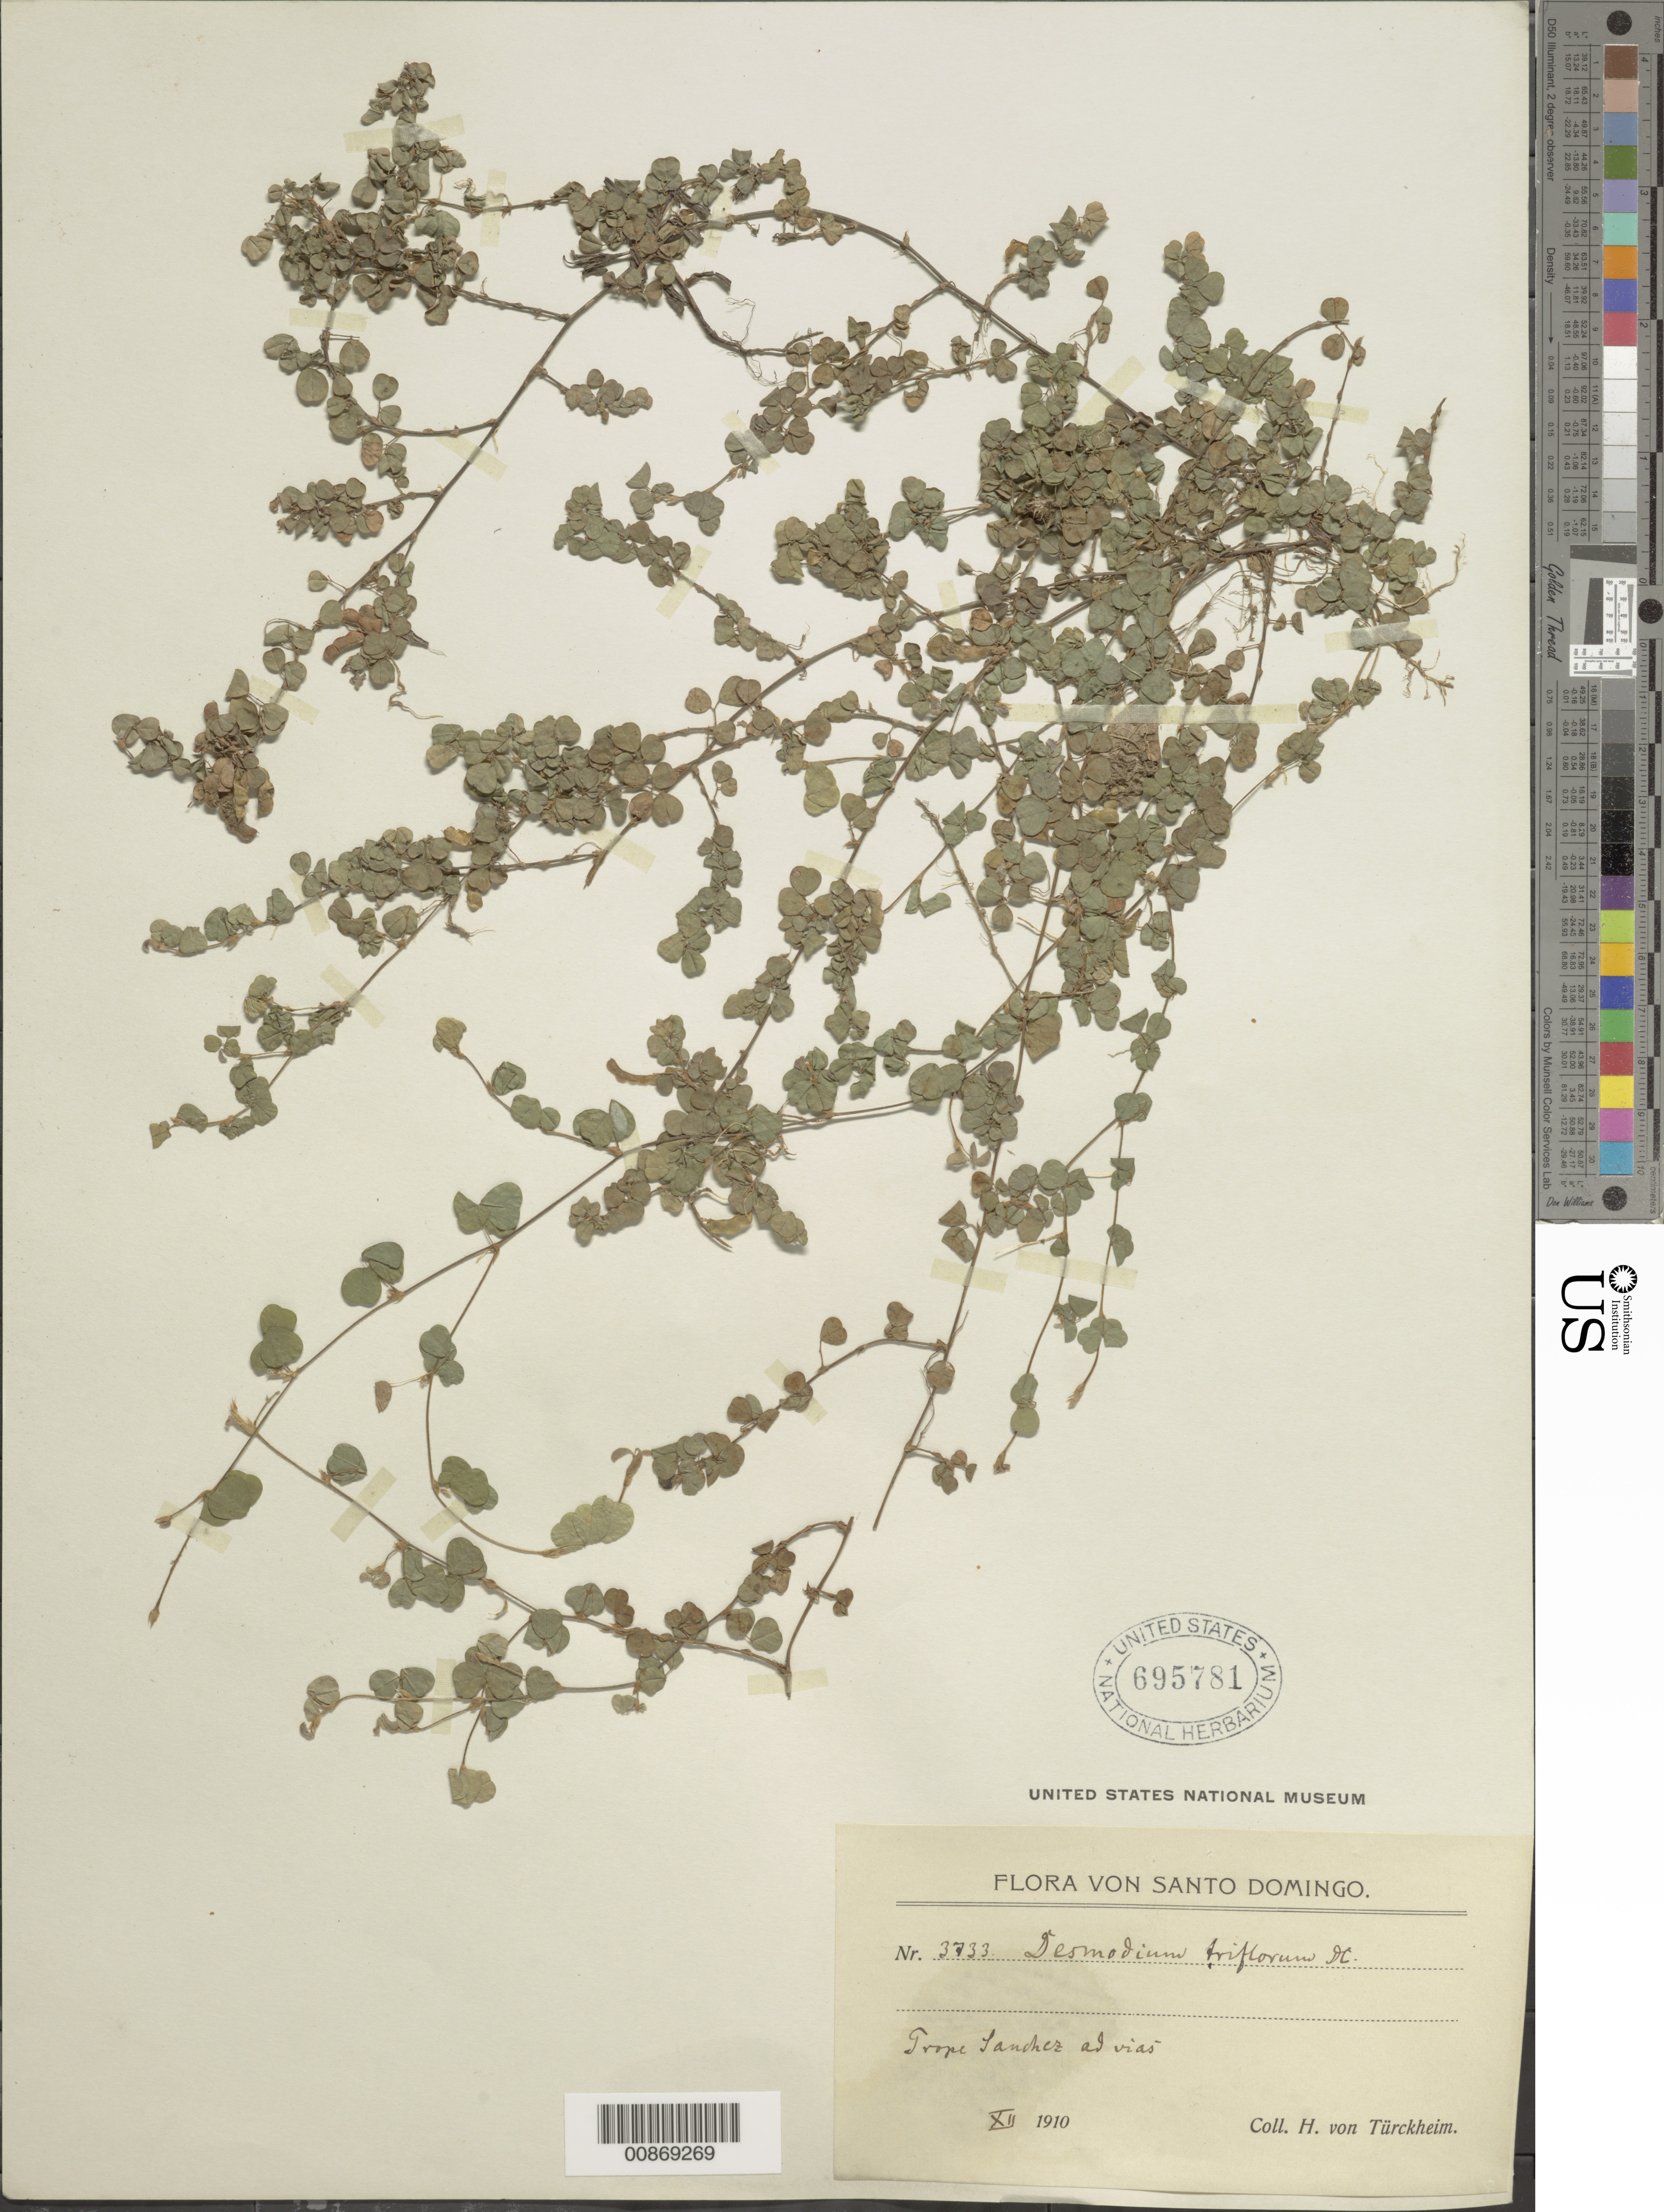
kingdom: Plantae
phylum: Tracheophyta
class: Magnoliopsida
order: Fabales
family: Fabaceae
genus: Grona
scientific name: Grona triflora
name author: (L.) H. Ohashi & K. Ohashi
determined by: Strong, Mark T., (BOT), Smithsonian Institution - National Museum of Natural History (UNITED STATES)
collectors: H. von Türckheim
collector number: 3733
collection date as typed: Dec 1910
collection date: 1910-12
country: Dominican Republic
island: Hispaniola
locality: Prope Sanchez.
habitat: Ad vias.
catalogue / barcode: US 695781